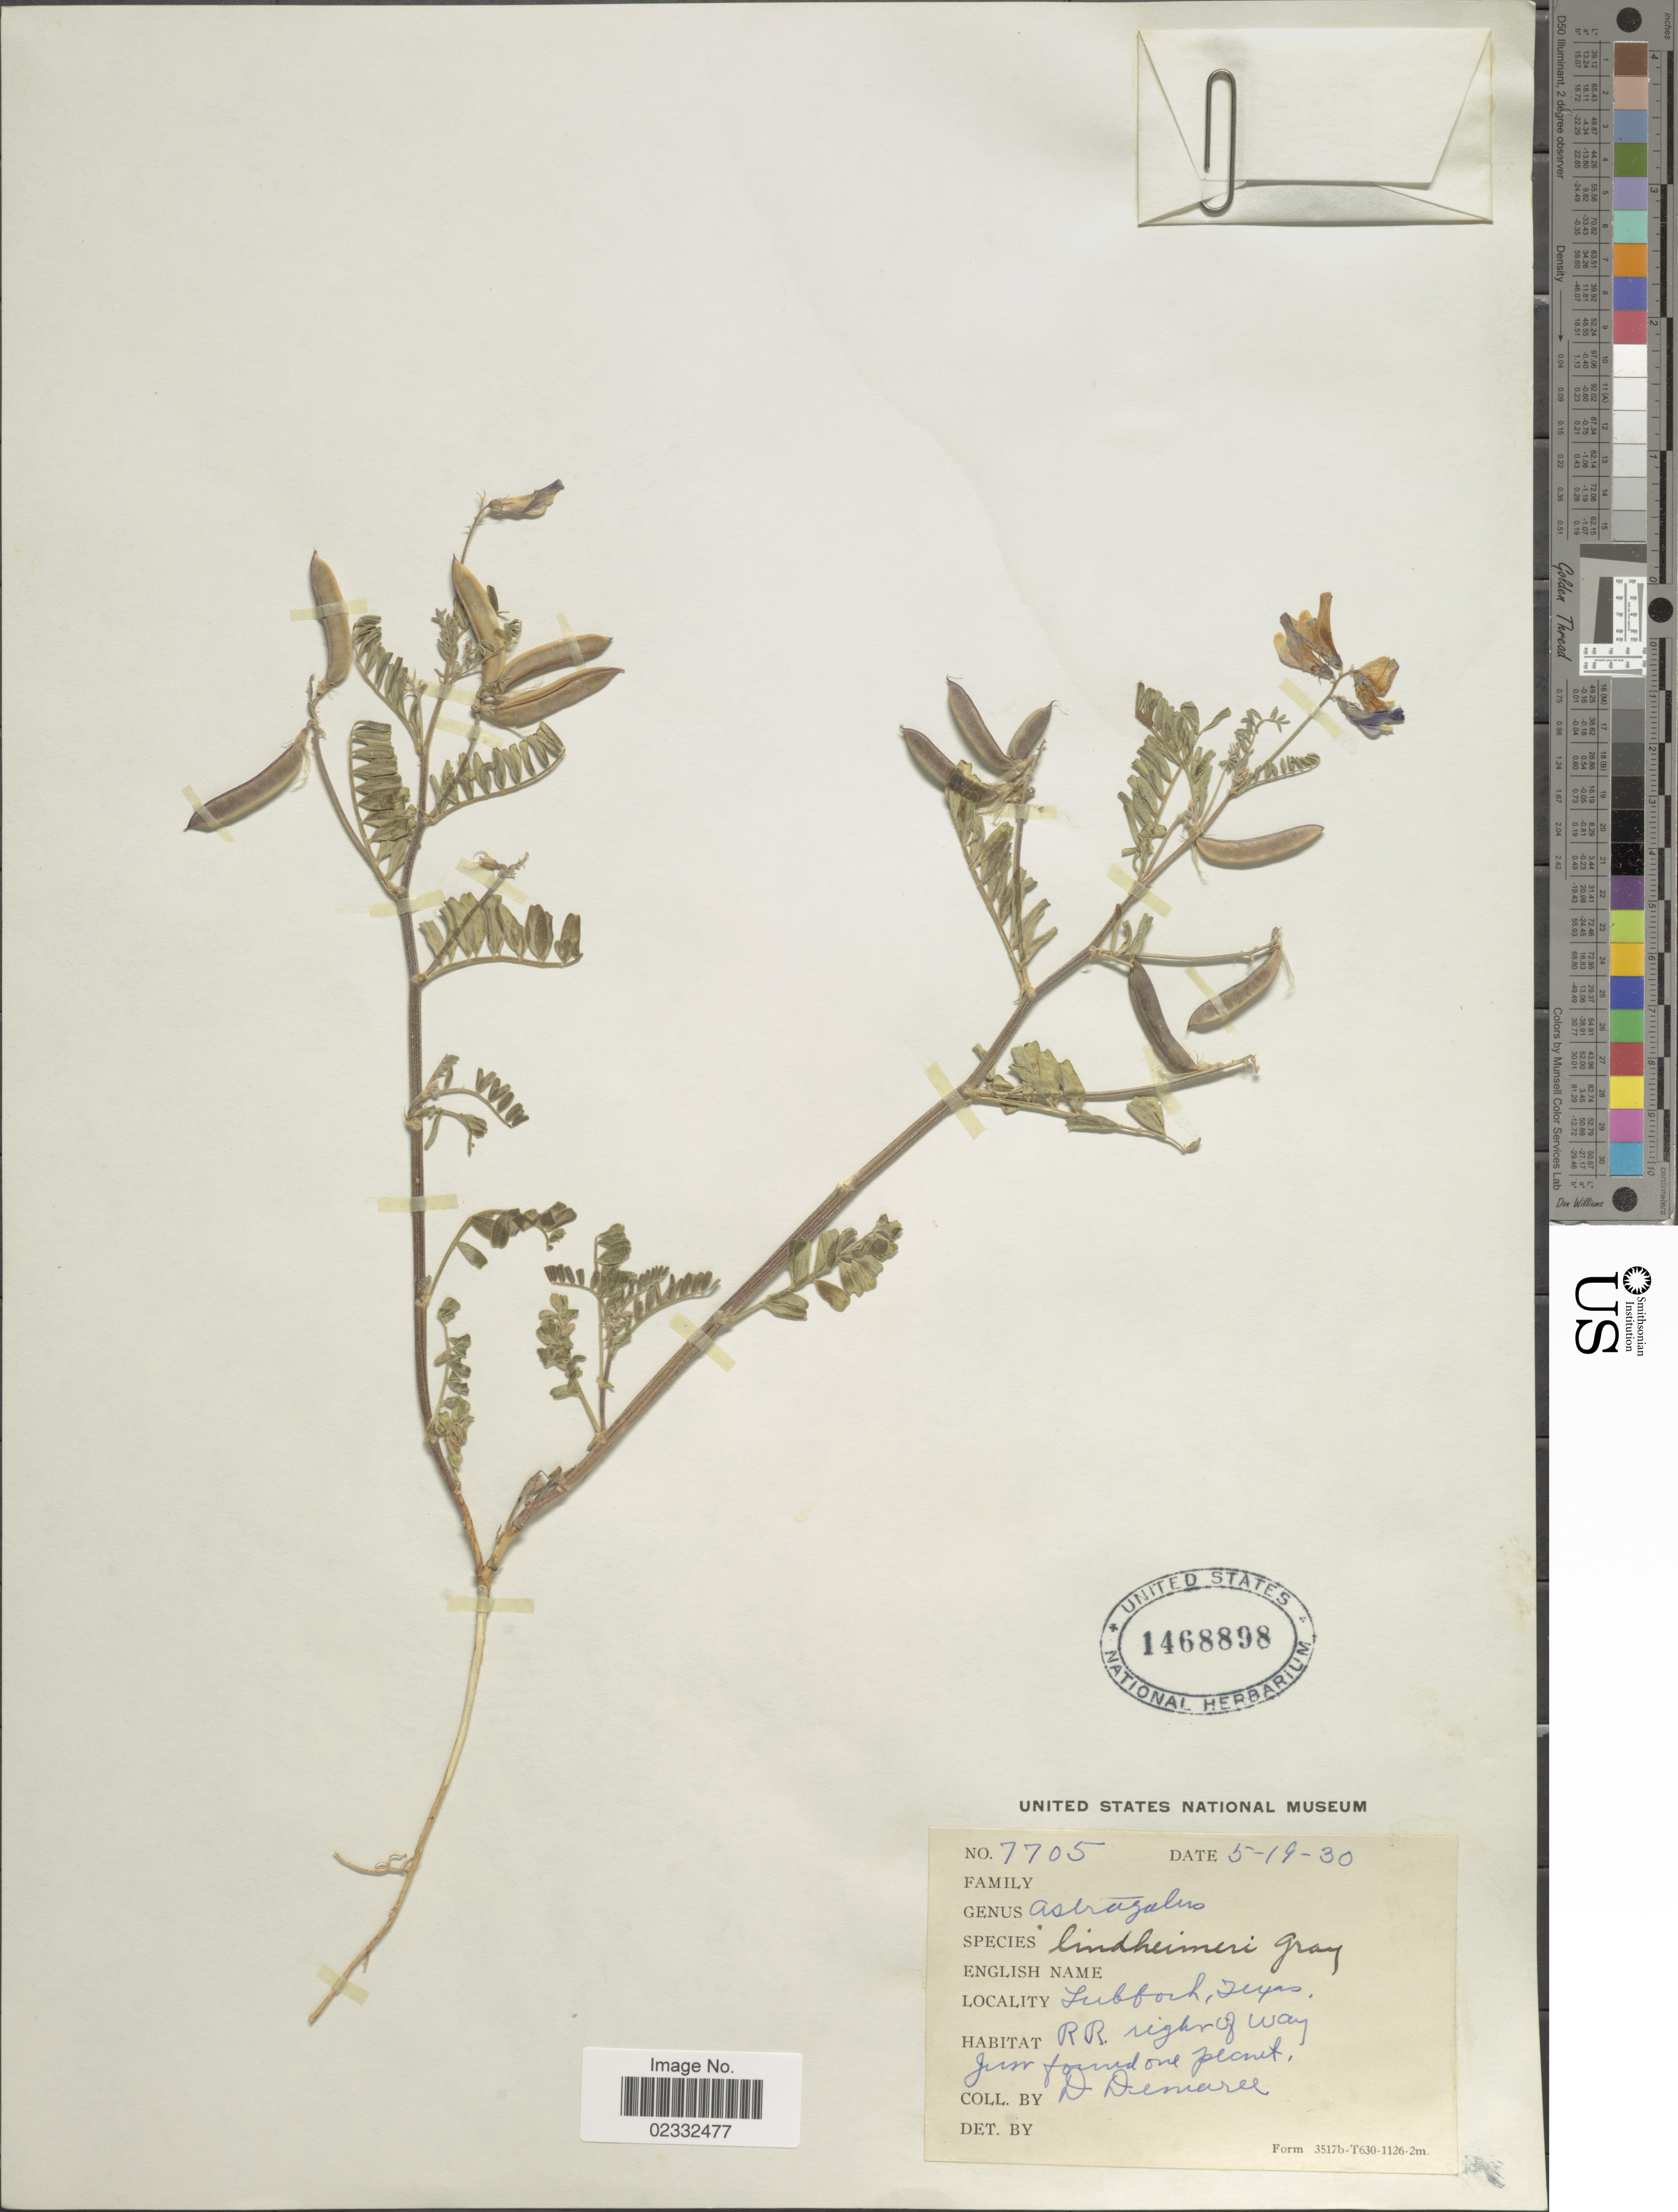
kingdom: Plantae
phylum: Tracheophyta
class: Magnoliopsida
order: Fabales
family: Fabaceae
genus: Astragalus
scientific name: Astragalus lindheimeri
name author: Engelm. ex A. Gray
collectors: D. Demaree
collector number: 7705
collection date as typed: Transcribed d/m/y: 19/5/30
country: United States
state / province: Texas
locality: Lubbock, Texas. R.R. right of way.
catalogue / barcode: US 1468898